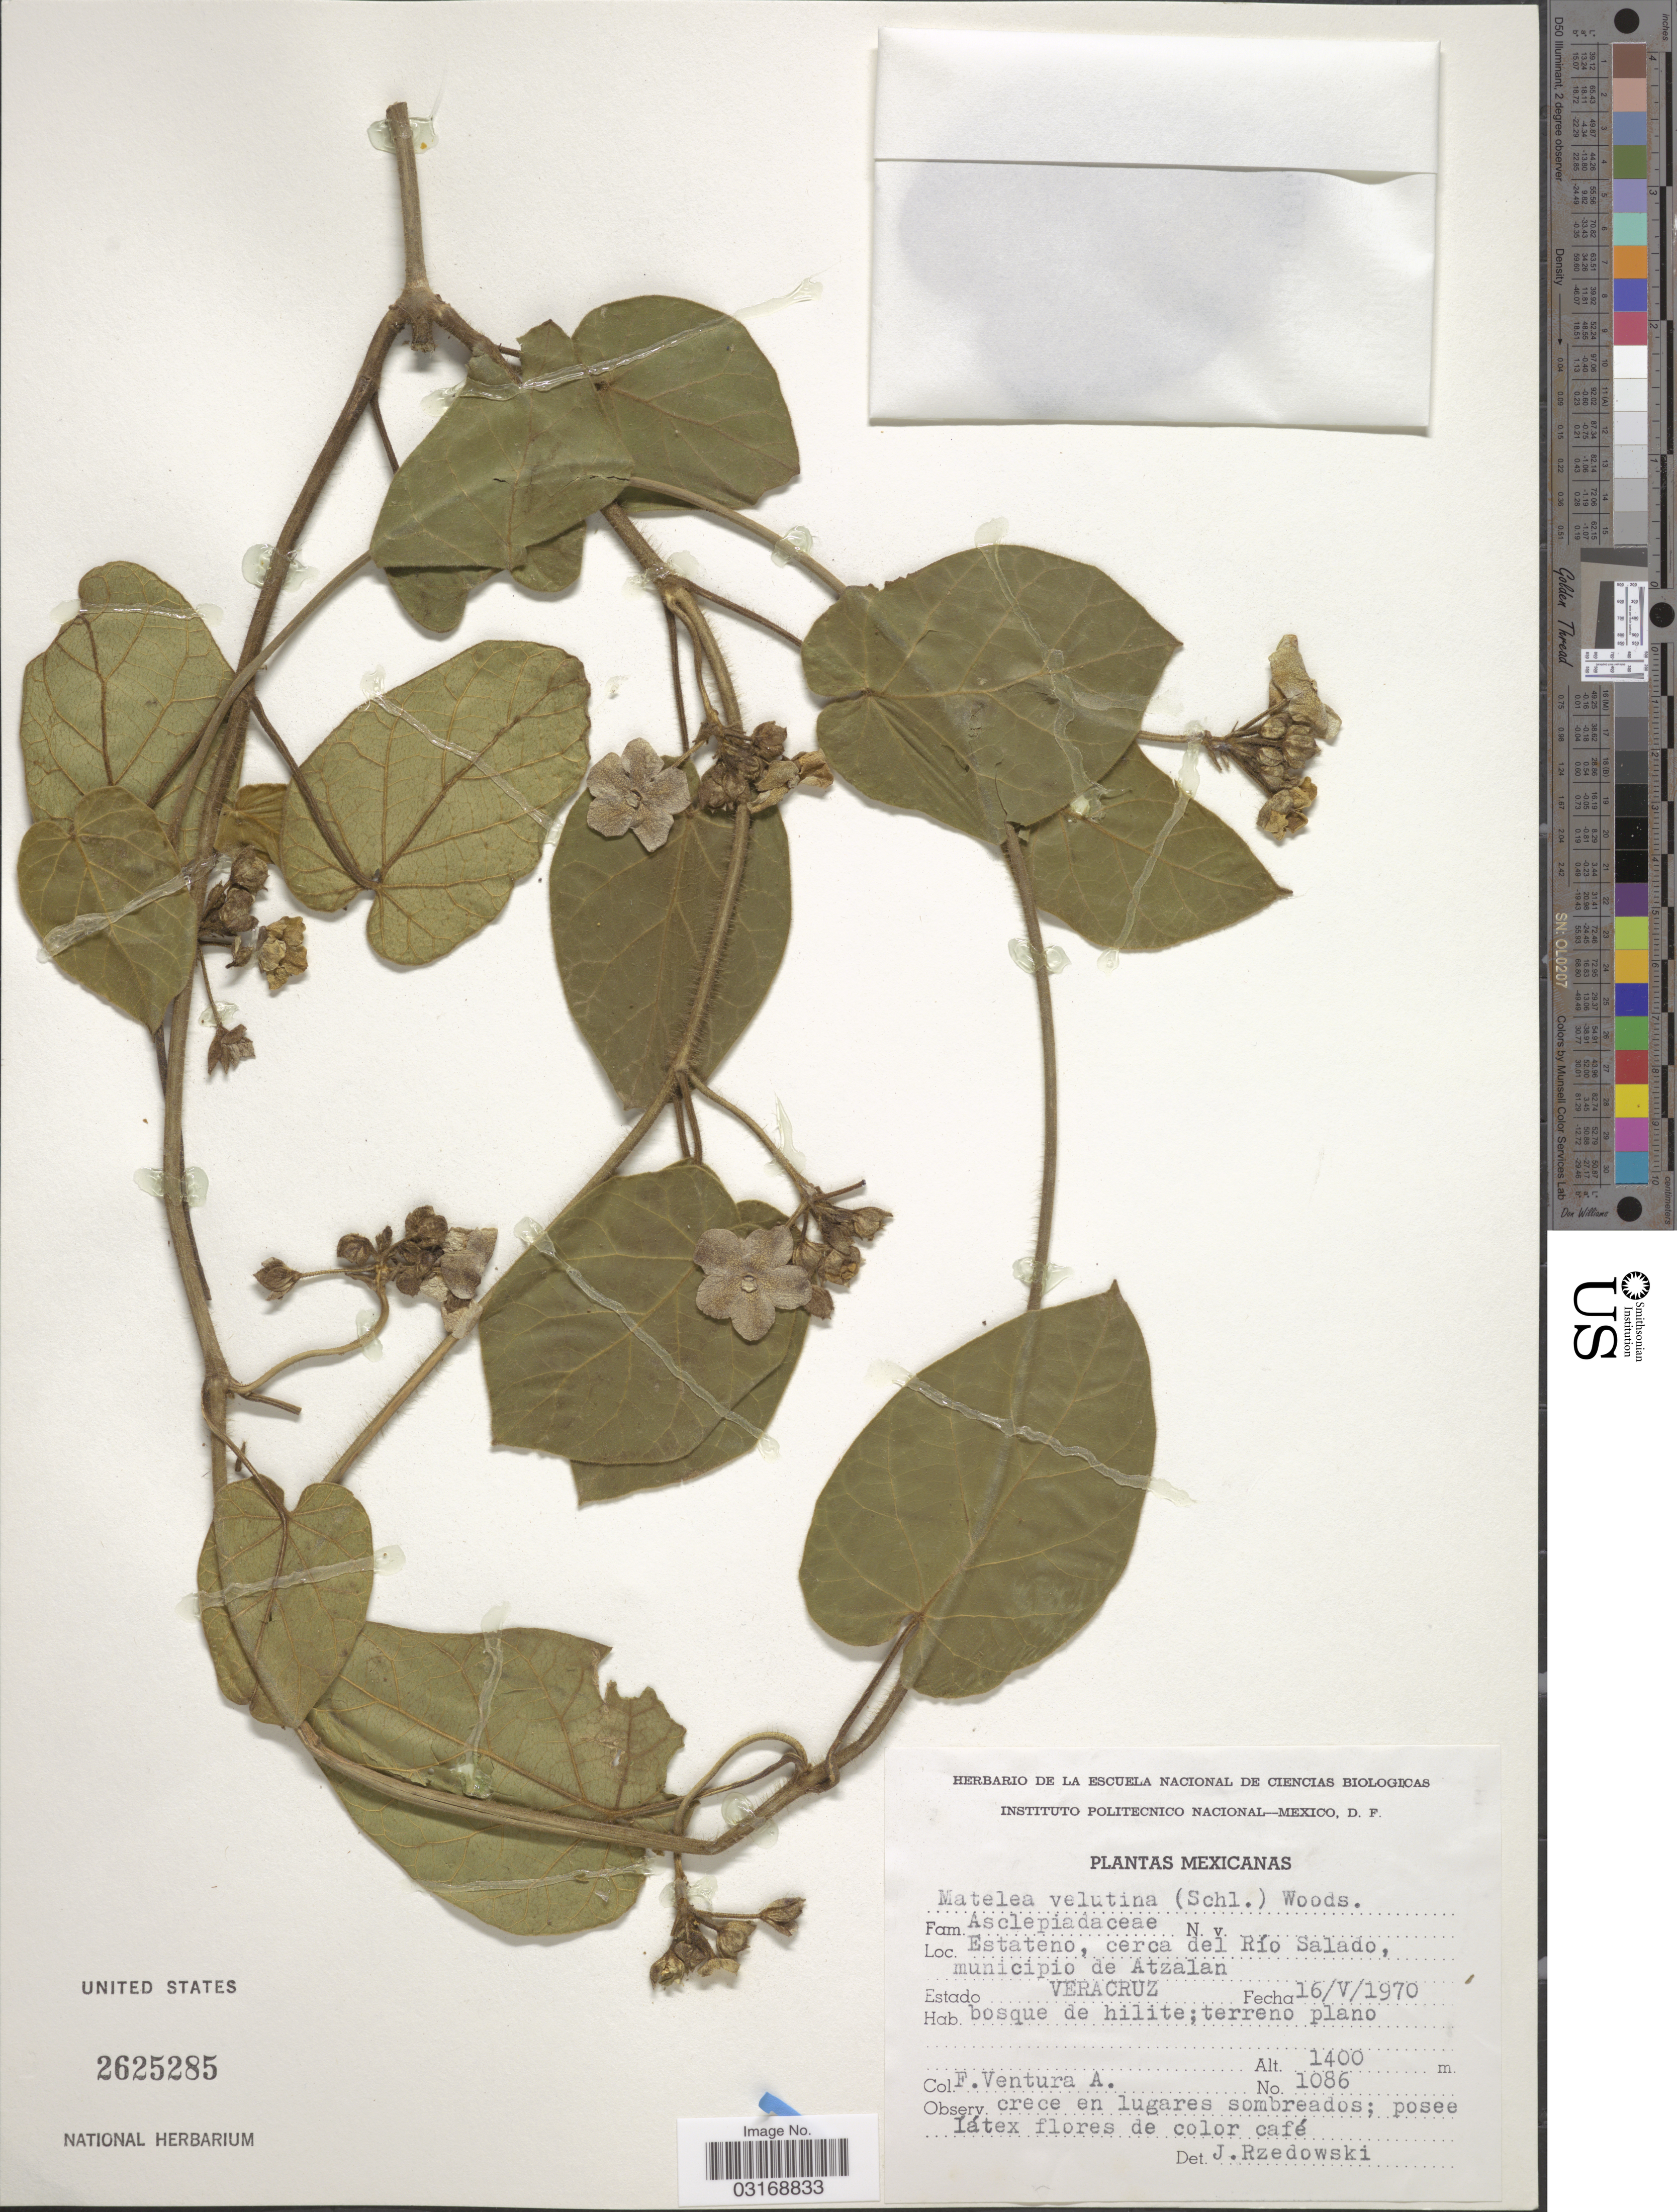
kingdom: Plantae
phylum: Tracheophyta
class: Magnoliopsida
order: Gentianales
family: Apocynaceae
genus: Matelea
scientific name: Matelea velutina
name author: (Schltdl.) Woodson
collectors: F. Ventura A.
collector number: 1086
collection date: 1970-05-16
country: Mexico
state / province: Veracruz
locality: Estateno, cerca del Río Salado, municipio de Atzalan. Estado Veracruz.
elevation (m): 1400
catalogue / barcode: US 2625285